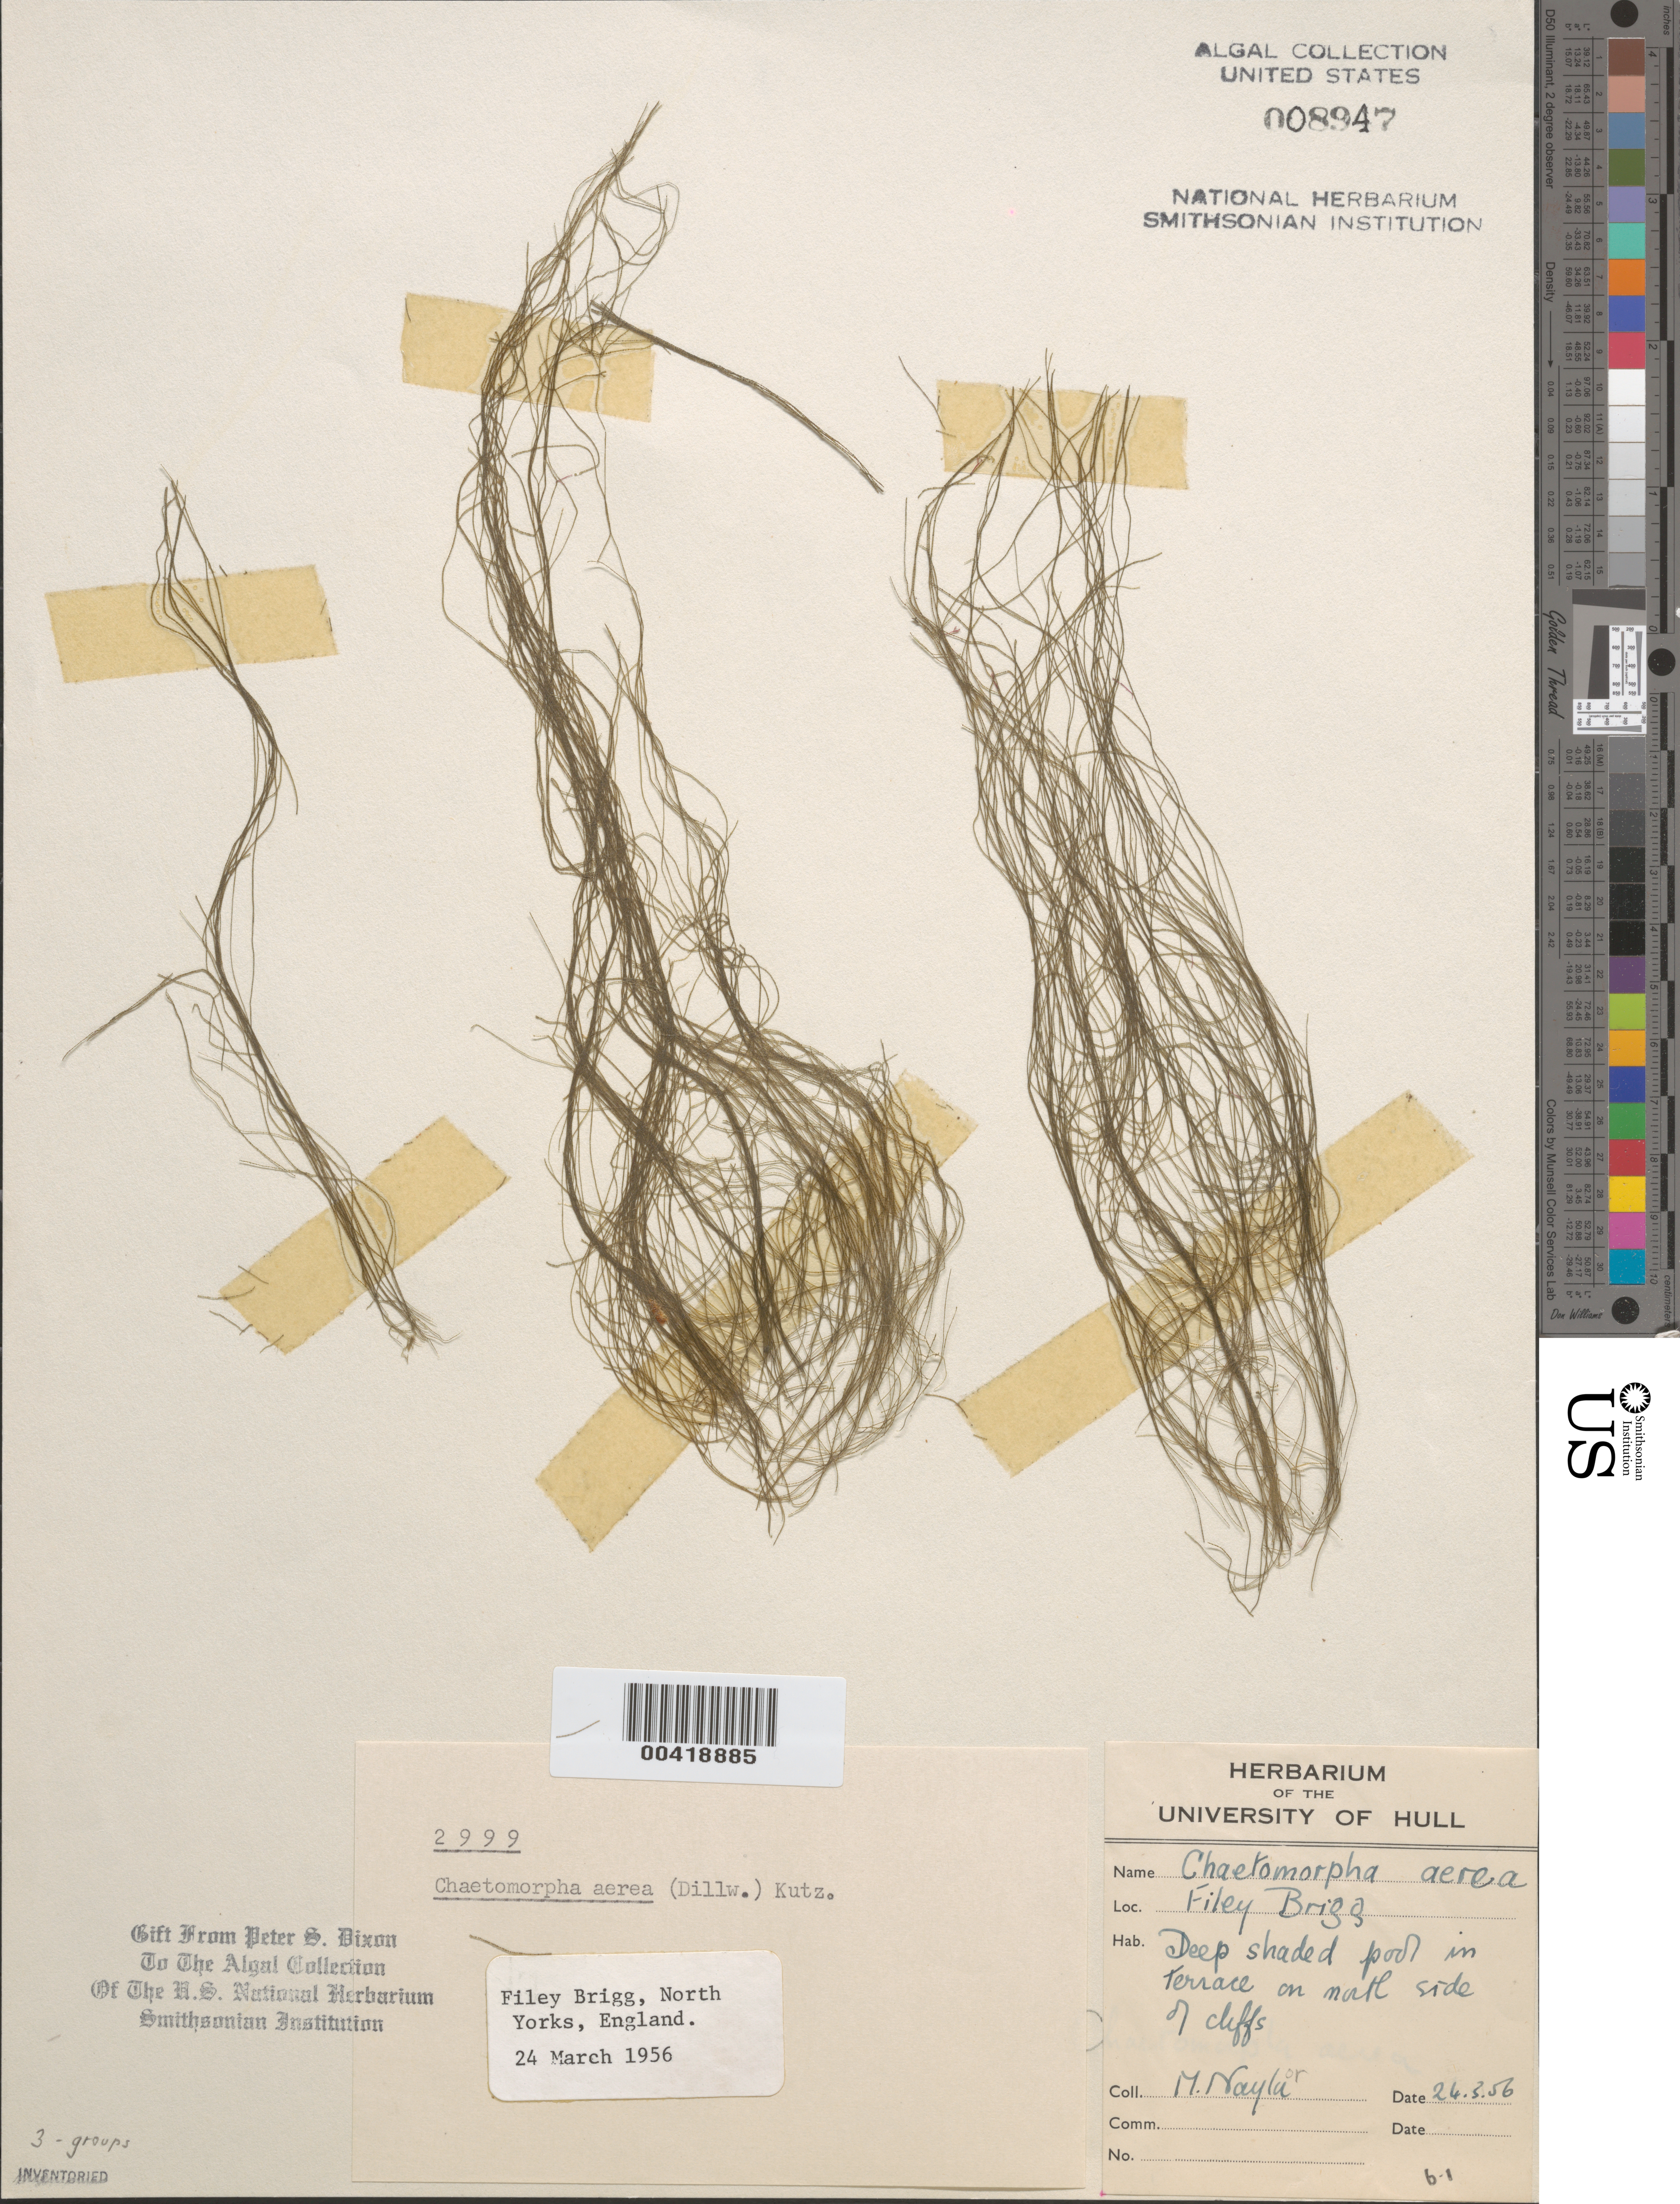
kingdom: Plantae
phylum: Chlorophyta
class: Ulvophyceae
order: Cladophorales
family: Cladophoraceae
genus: Chaetomorpha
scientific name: Chaetomorpha aerea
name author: (Dillwyn) Kütz.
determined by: Dixon, P. S.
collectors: M. Roberts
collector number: PSD 2999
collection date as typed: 24 Mar 1956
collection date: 1956-03-24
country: United Kingdom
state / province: England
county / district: North Yorkshire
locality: Filey Brigg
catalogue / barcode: US 8947